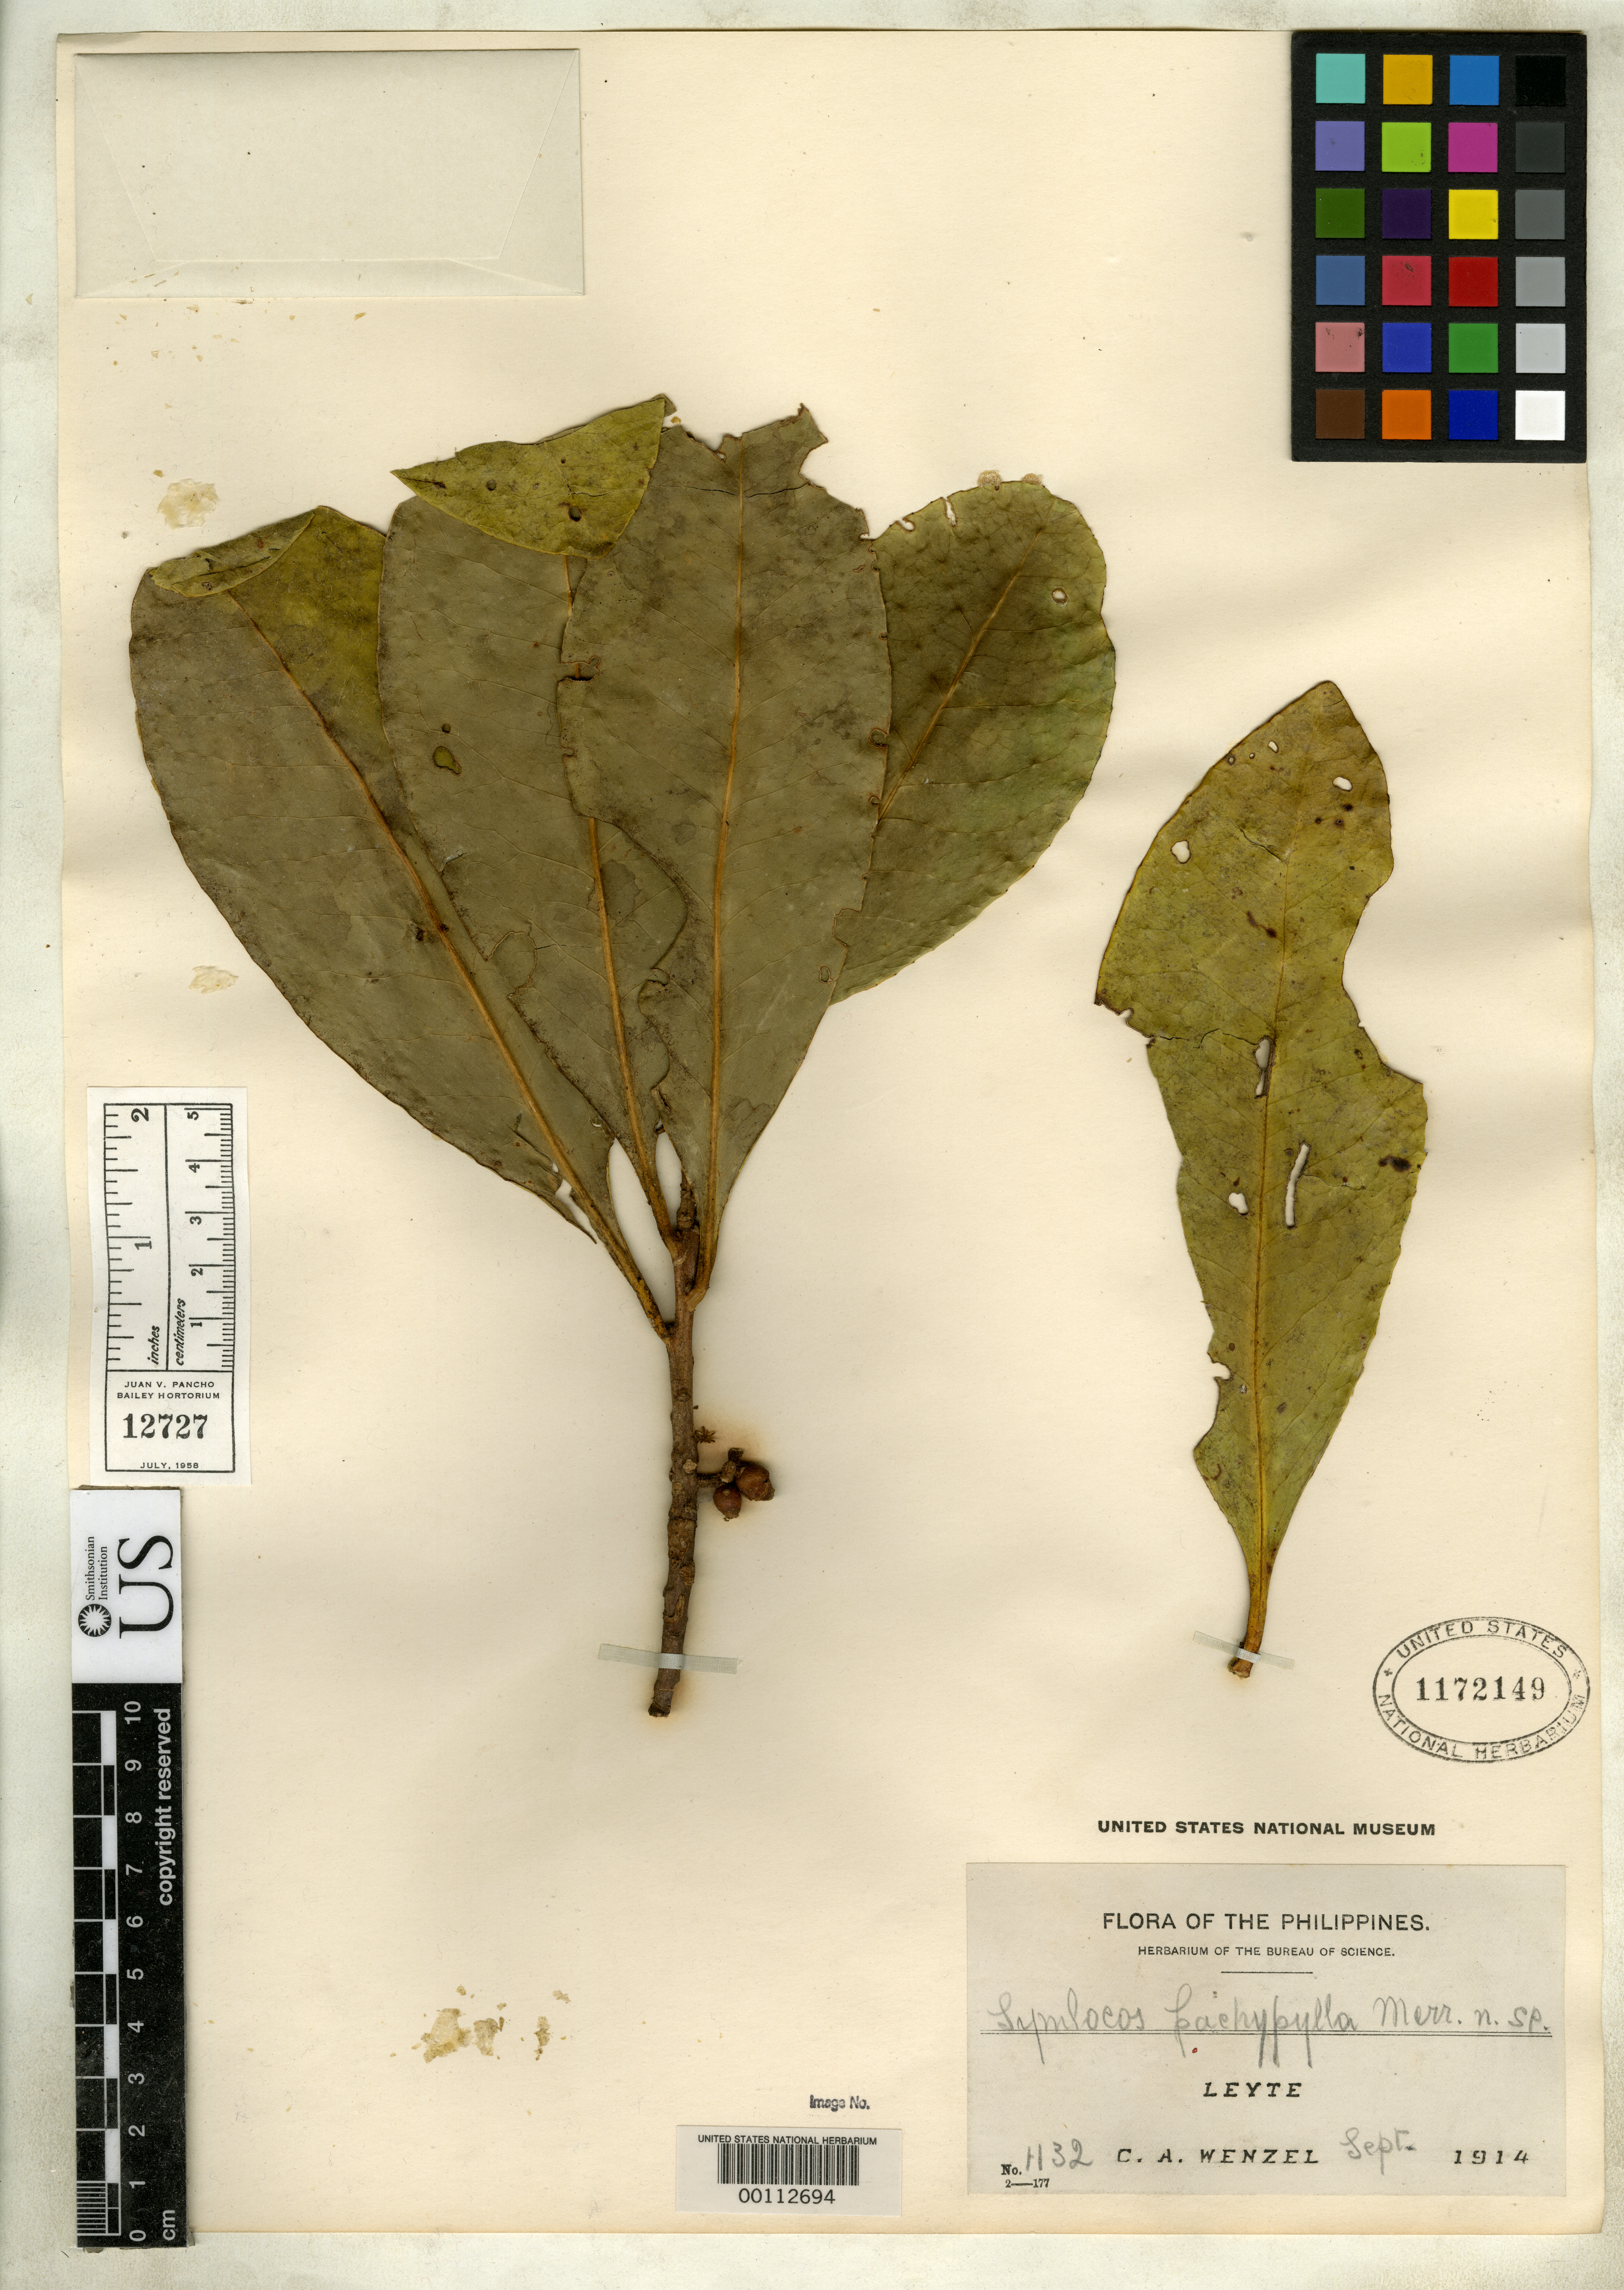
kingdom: Plantae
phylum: Tracheophyta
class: Magnoliopsida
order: Ericales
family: Symplocaceae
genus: Symplocos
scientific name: Symplocos pachyphylla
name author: Merr.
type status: Isotype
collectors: C. Wenzel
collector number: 1132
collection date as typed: Sep 1914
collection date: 1914-09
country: Philippines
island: Leyte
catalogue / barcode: US 1172149